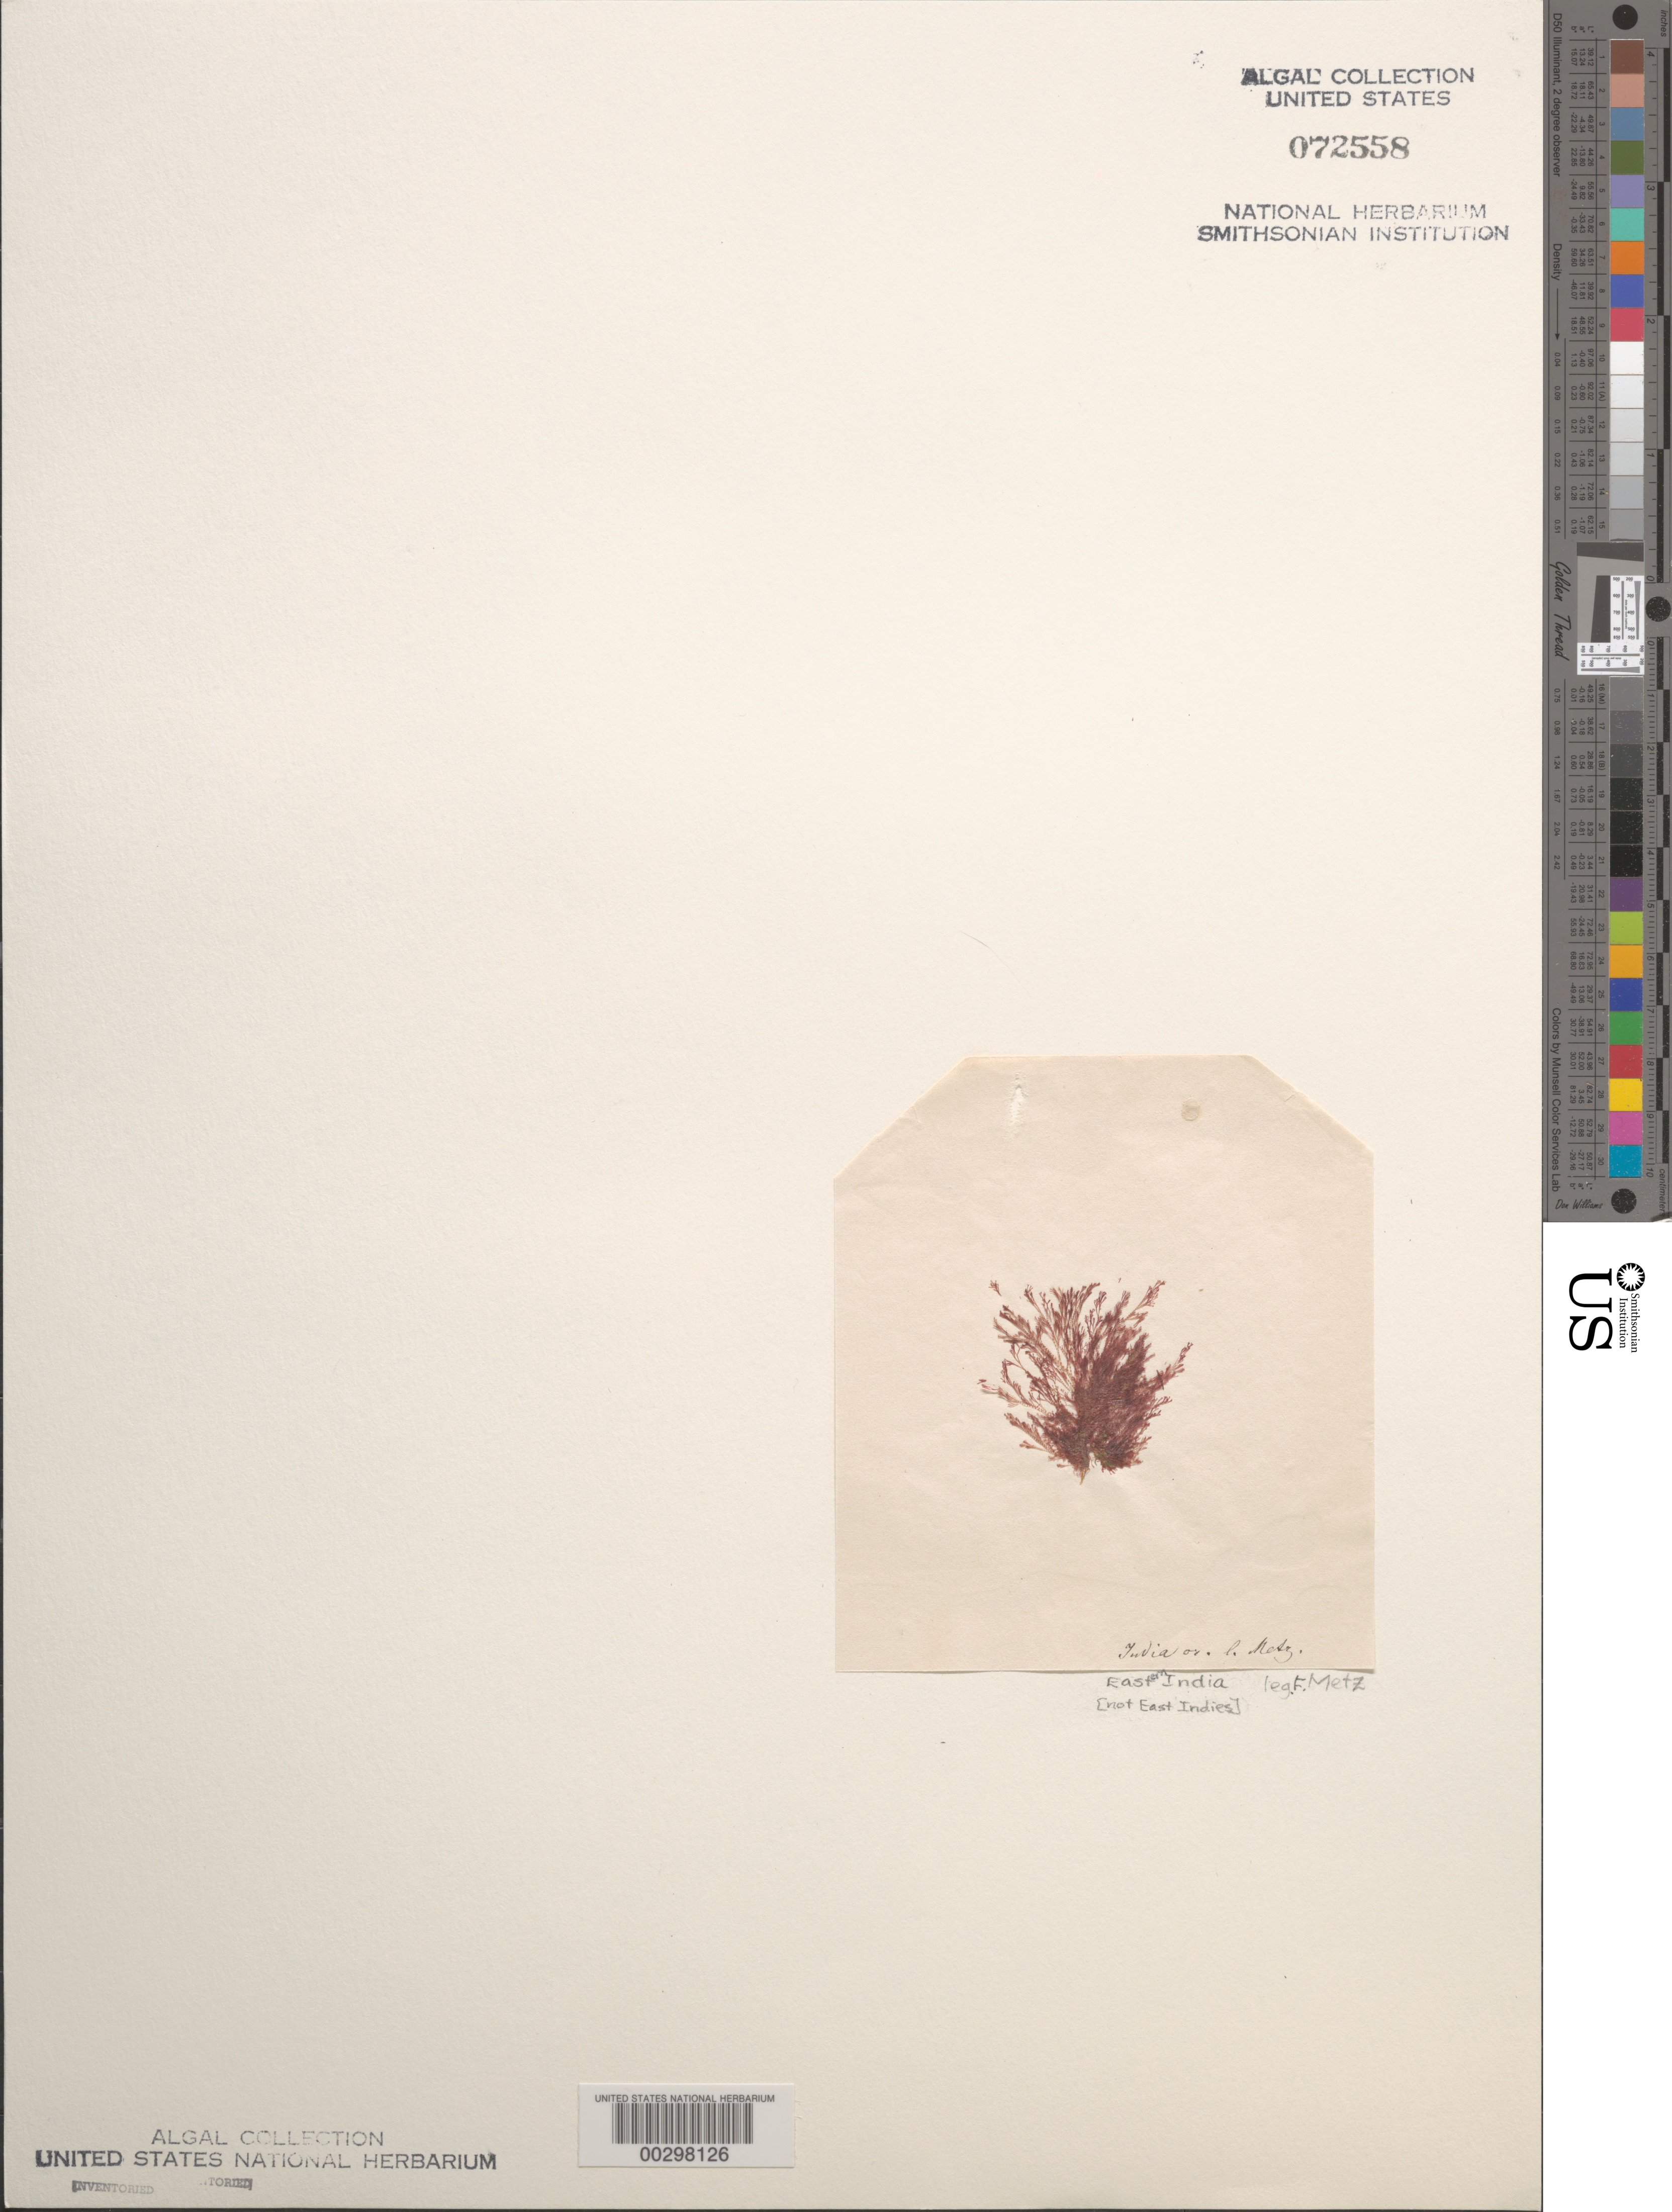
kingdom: Plantae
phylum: Rhodophyta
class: Florideophyceae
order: Ceramiales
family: Ceramiaceae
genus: Ceramium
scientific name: Ceramium diaphanum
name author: (Lightf.) Roth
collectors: F. Metz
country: India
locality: Eastern portion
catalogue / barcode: US 72558